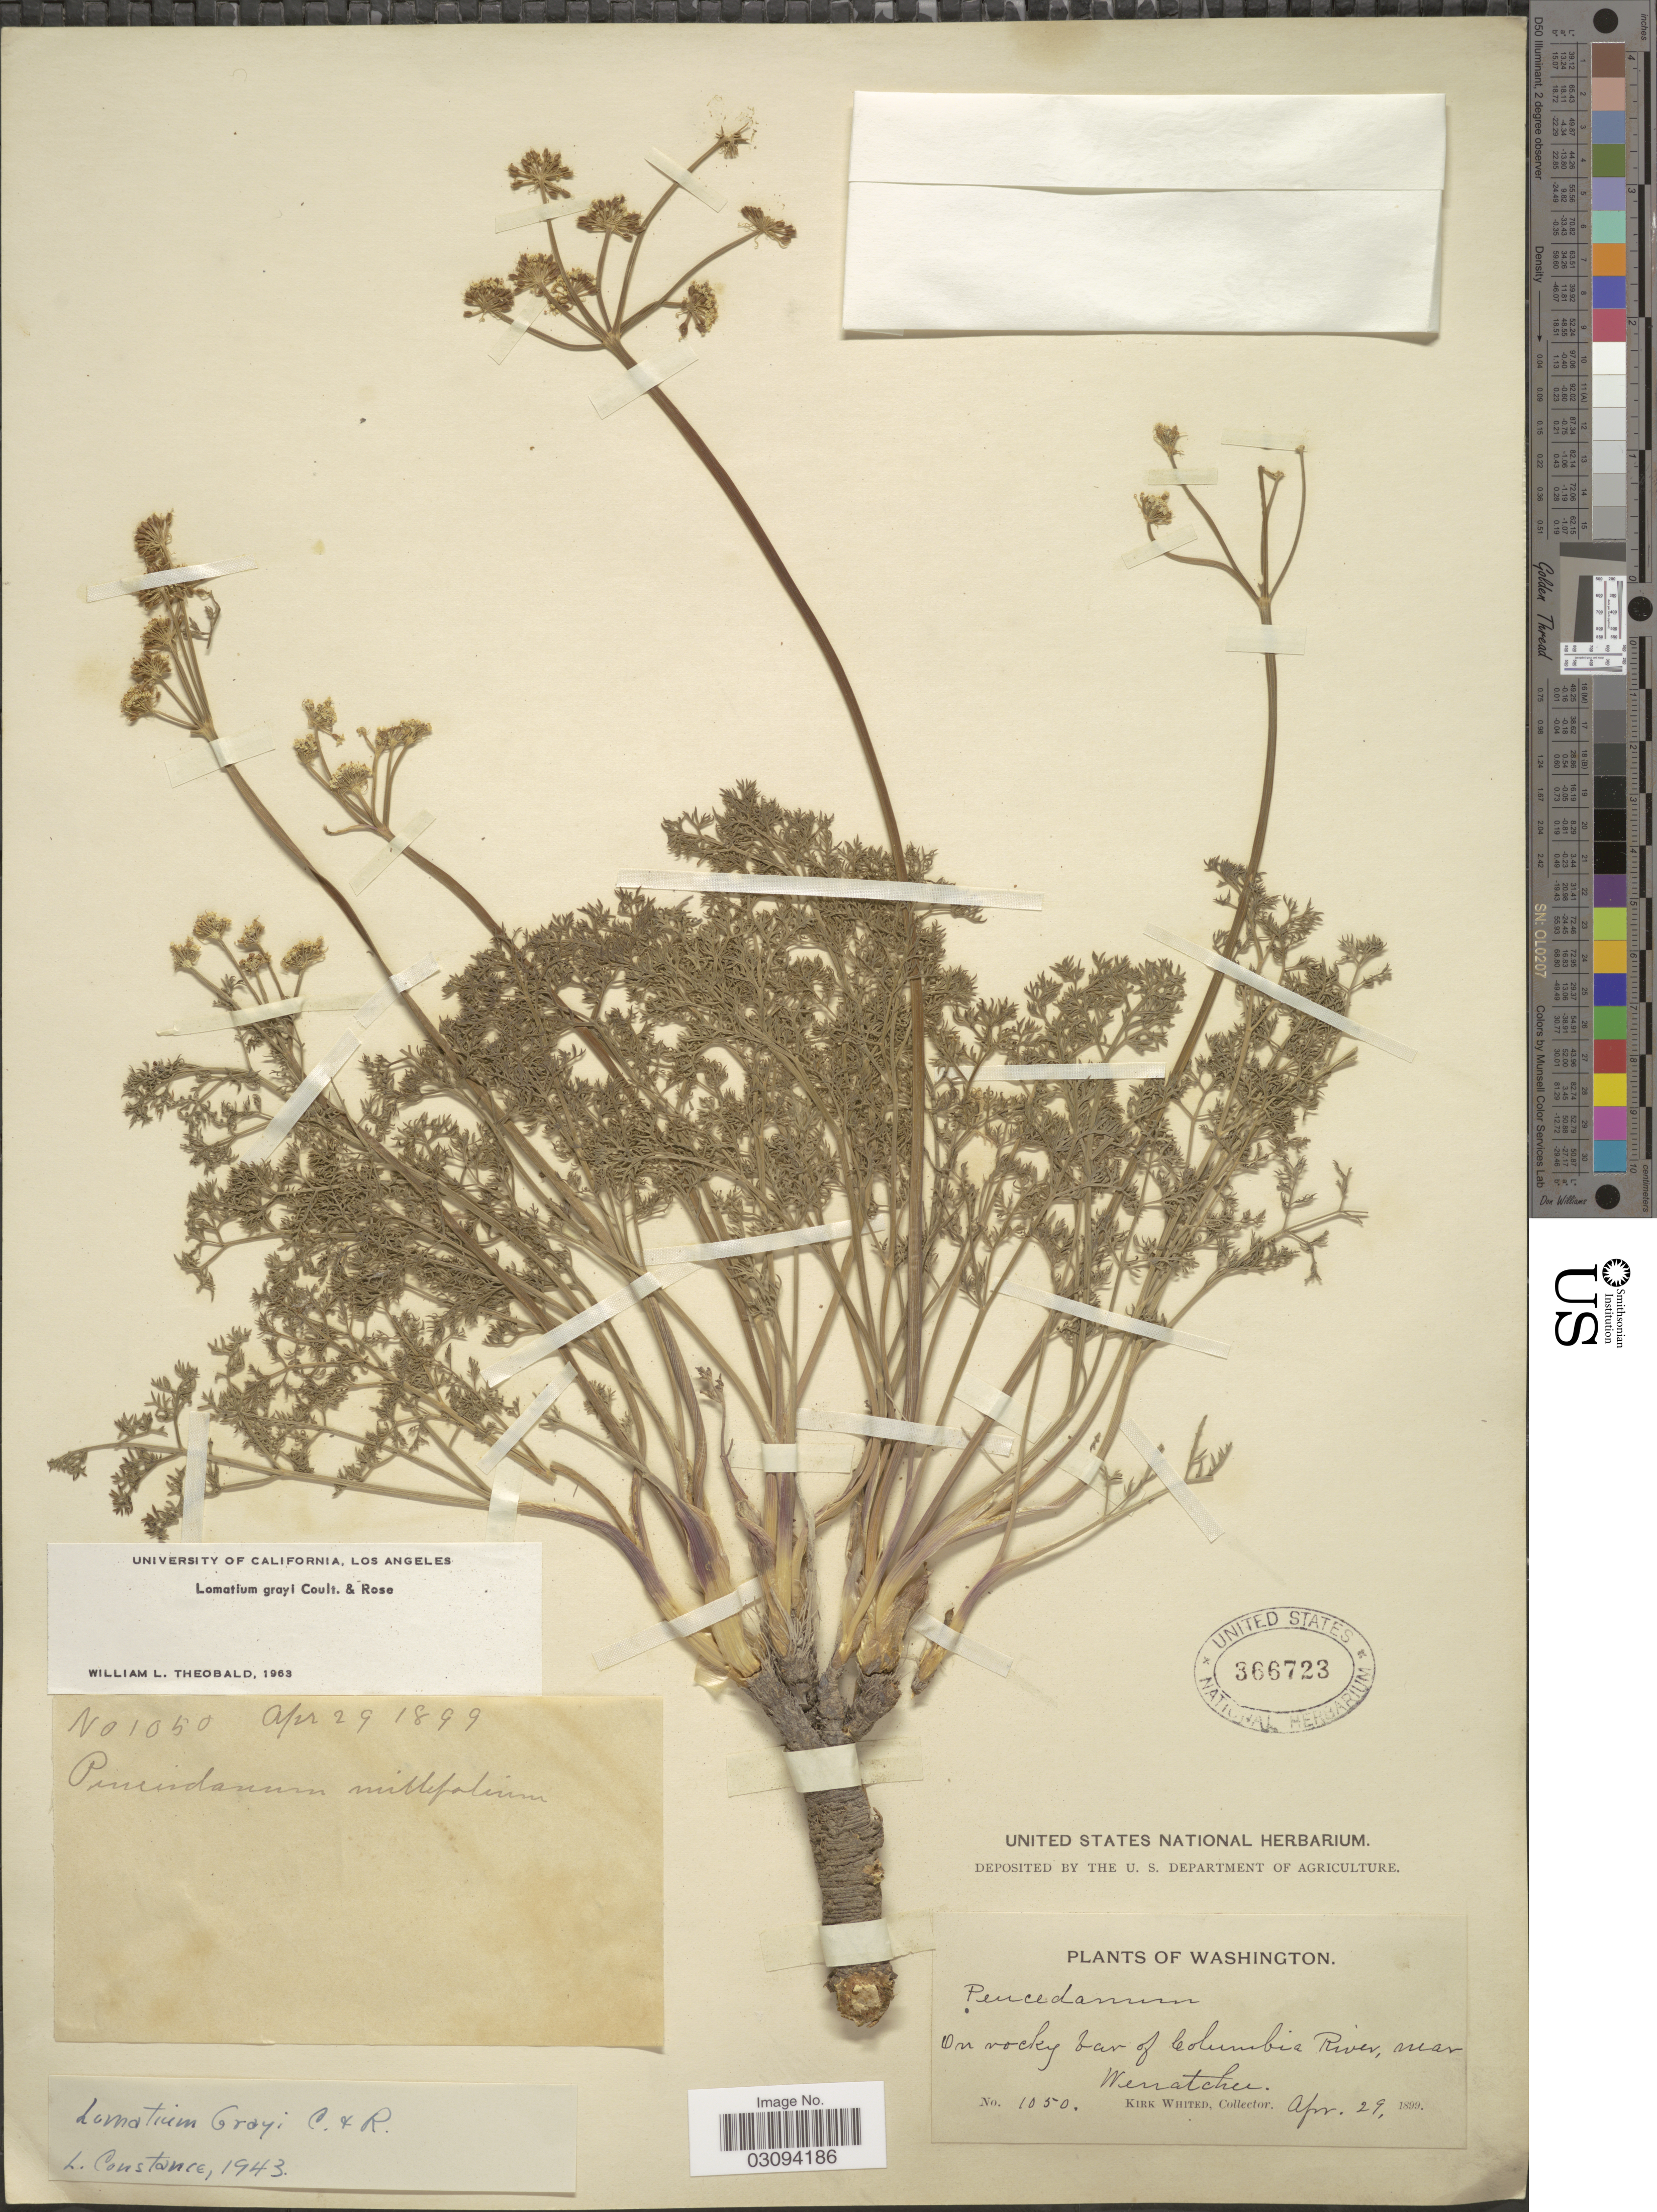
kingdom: Plantae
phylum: Tracheophyta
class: Magnoliopsida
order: Apiales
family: Apiaceae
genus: Lomatium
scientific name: Lomatium grayi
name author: (J.M. Coult. & Rose) J.M. Coult. & Rose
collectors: K. Whited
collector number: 1050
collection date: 1899-04-29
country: United States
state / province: Washington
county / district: Chelan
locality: On rocky bar of Columbia River, near Wenatchee.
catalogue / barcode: US 366723